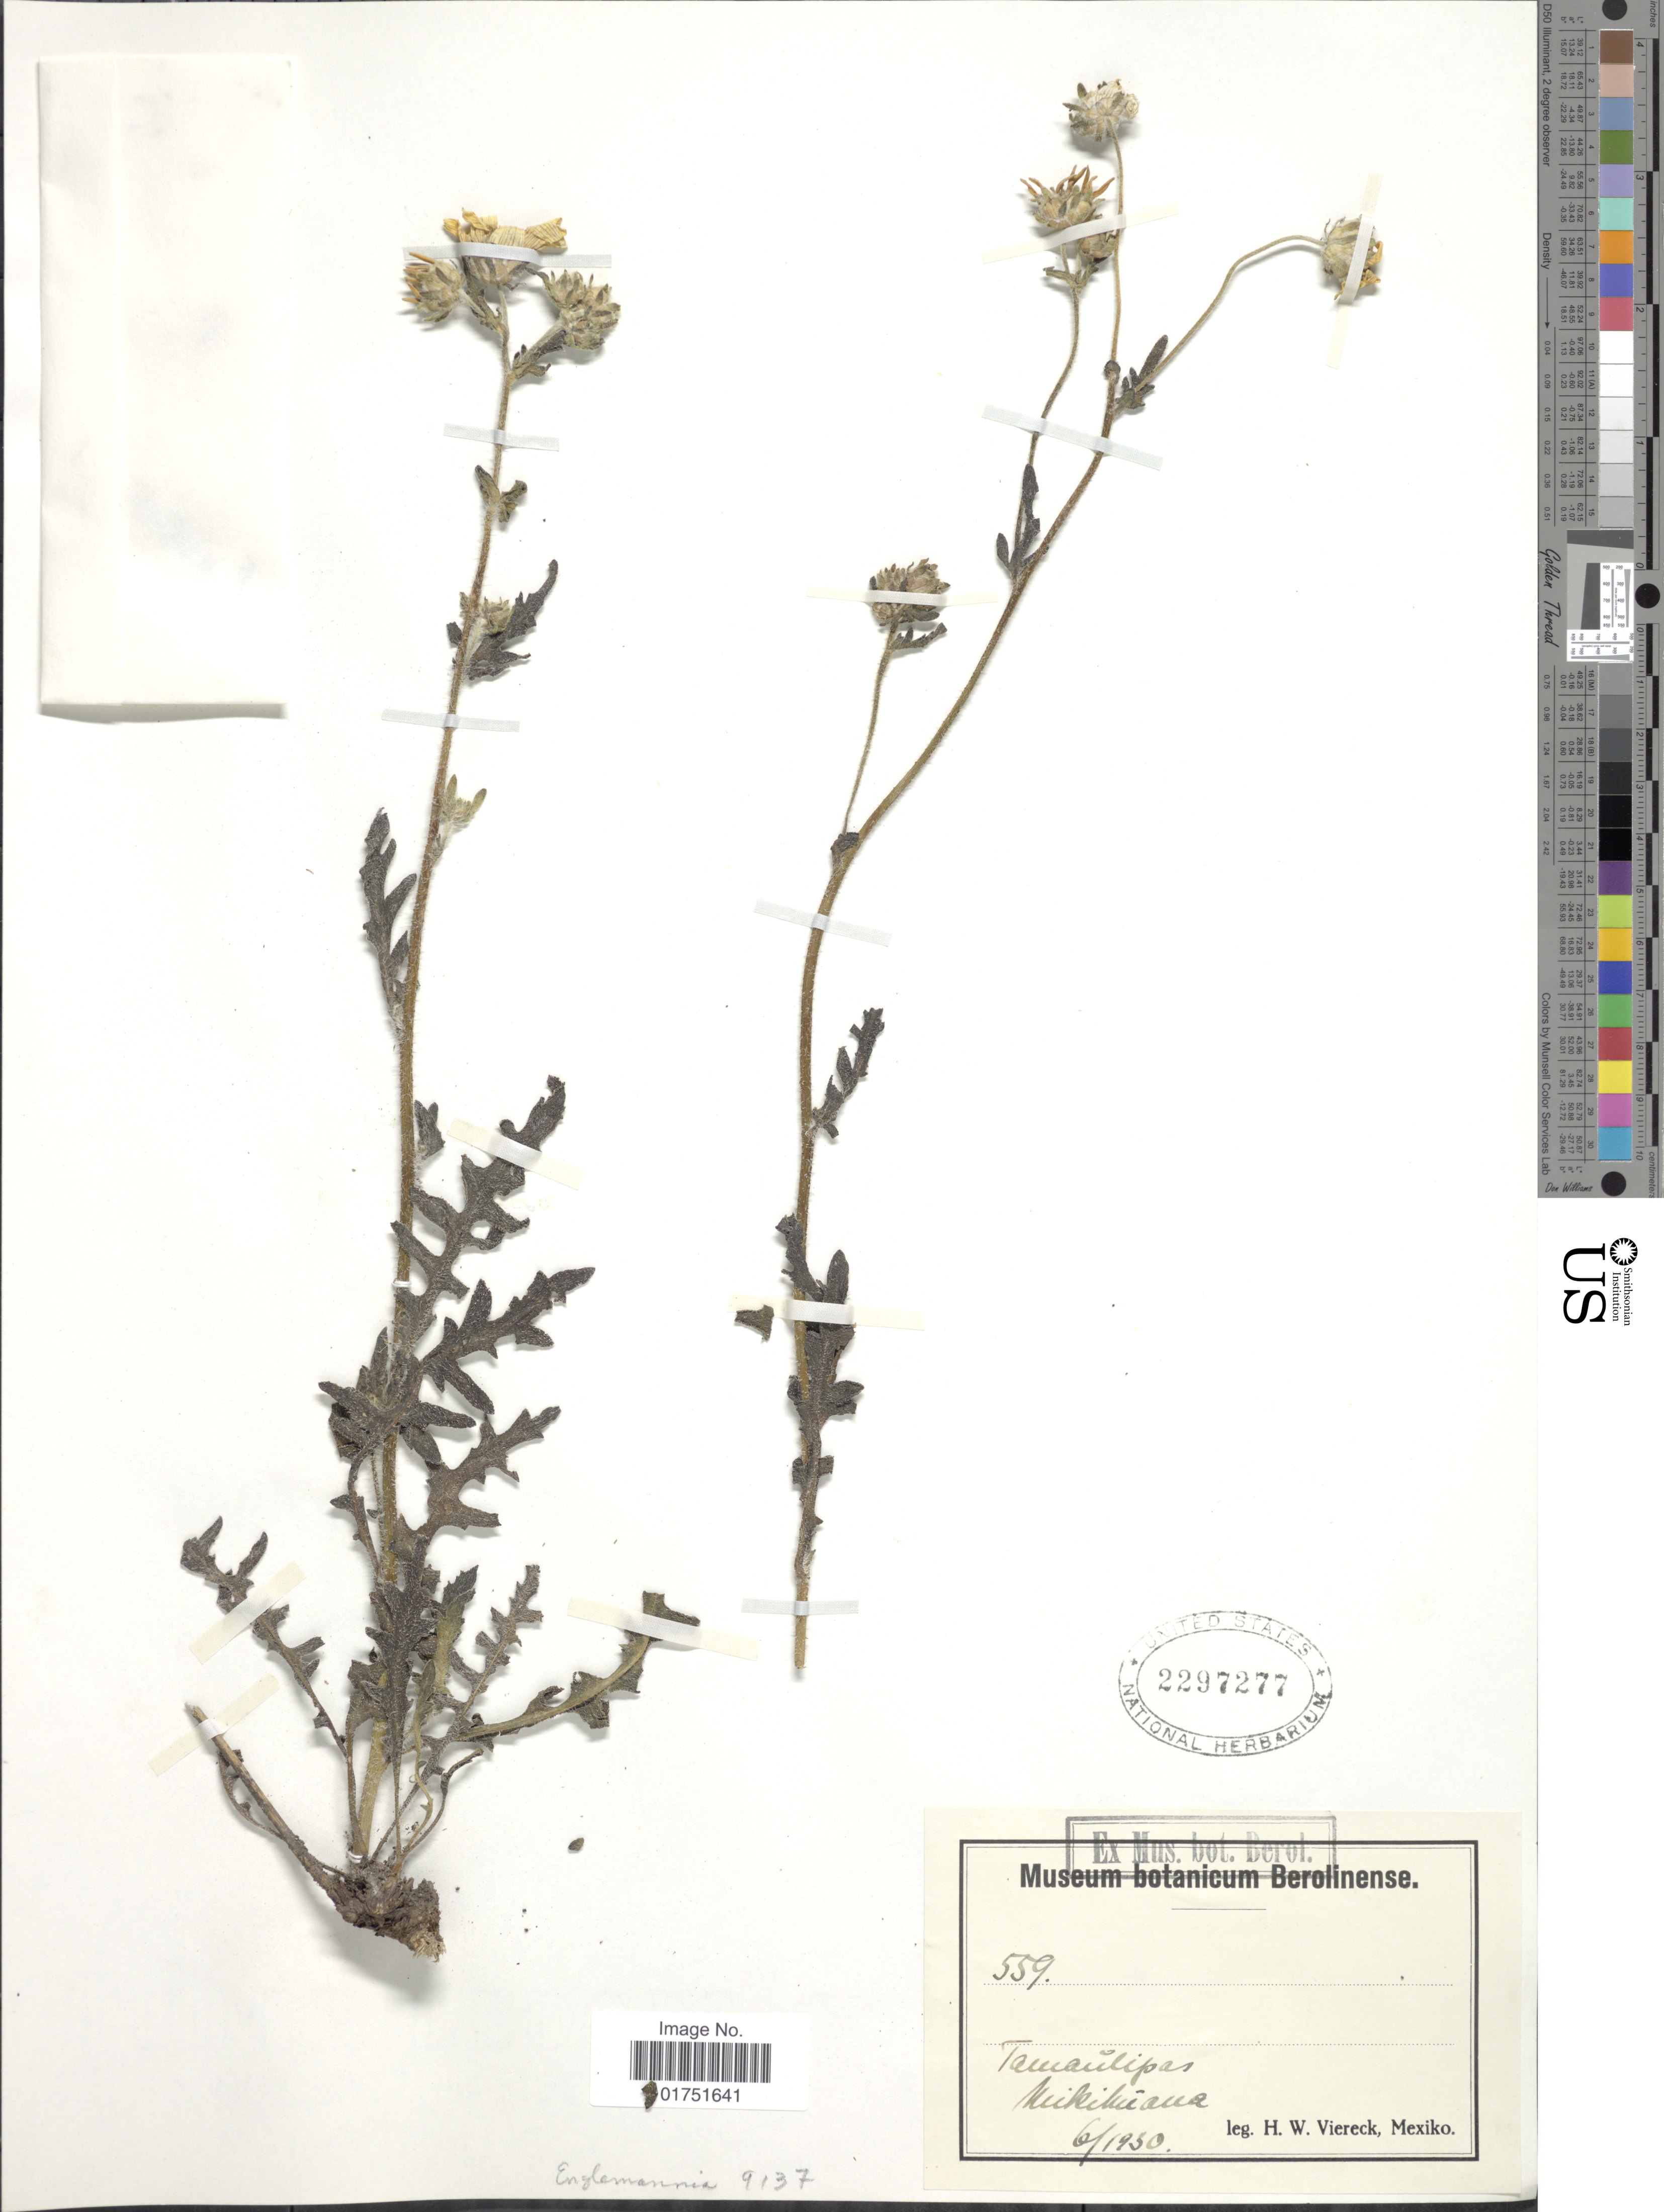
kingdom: Plantae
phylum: Tracheophyta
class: Magnoliopsida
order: Asterales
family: Asteraceae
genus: Engelmannia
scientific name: Engelmannia sp.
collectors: H. W. Viereck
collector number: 559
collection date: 1930-06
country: Mexico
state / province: Tamaulipas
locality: Tamaulipas, Mikihuana.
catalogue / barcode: US 2297277